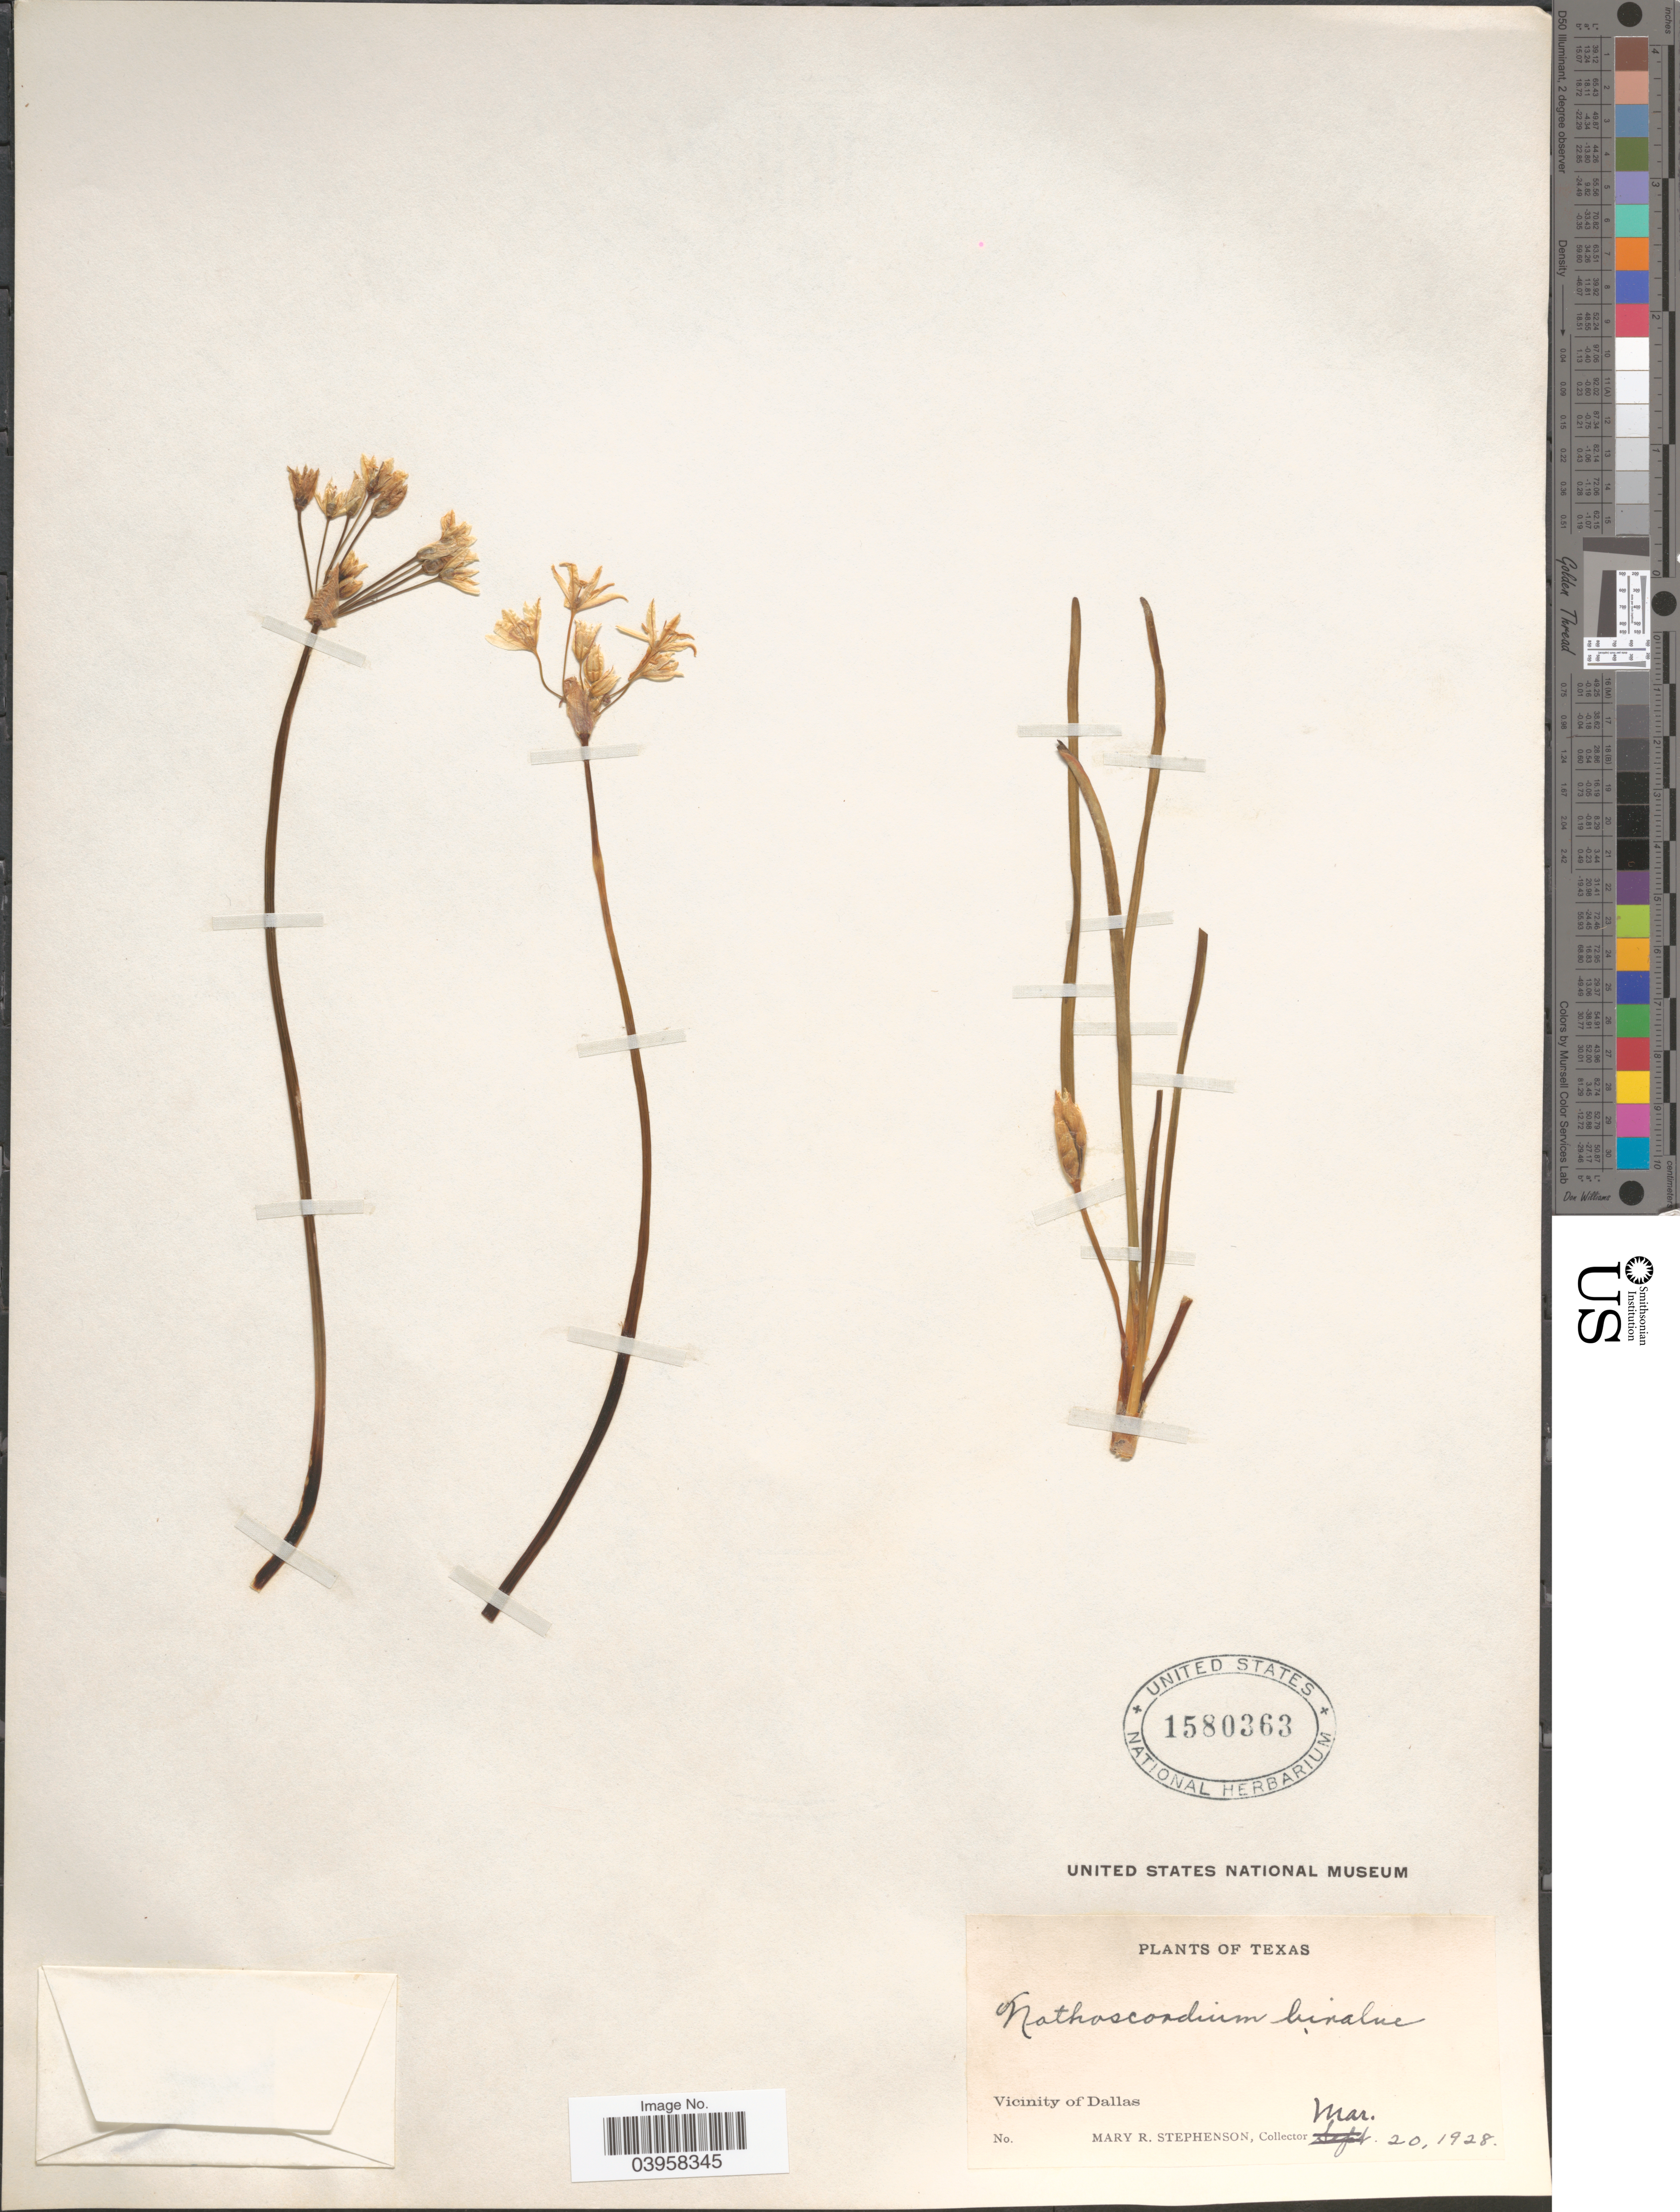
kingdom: Plantae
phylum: Tracheophyta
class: Liliopsida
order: Asparagales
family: Amaryllidaceae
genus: Nothoscordum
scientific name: Nothoscordum bivalve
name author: (L.) Britton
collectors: M. Stephenson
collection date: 1928-03-20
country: United States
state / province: Texas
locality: Vicinity of Dallas.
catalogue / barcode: US 1580363